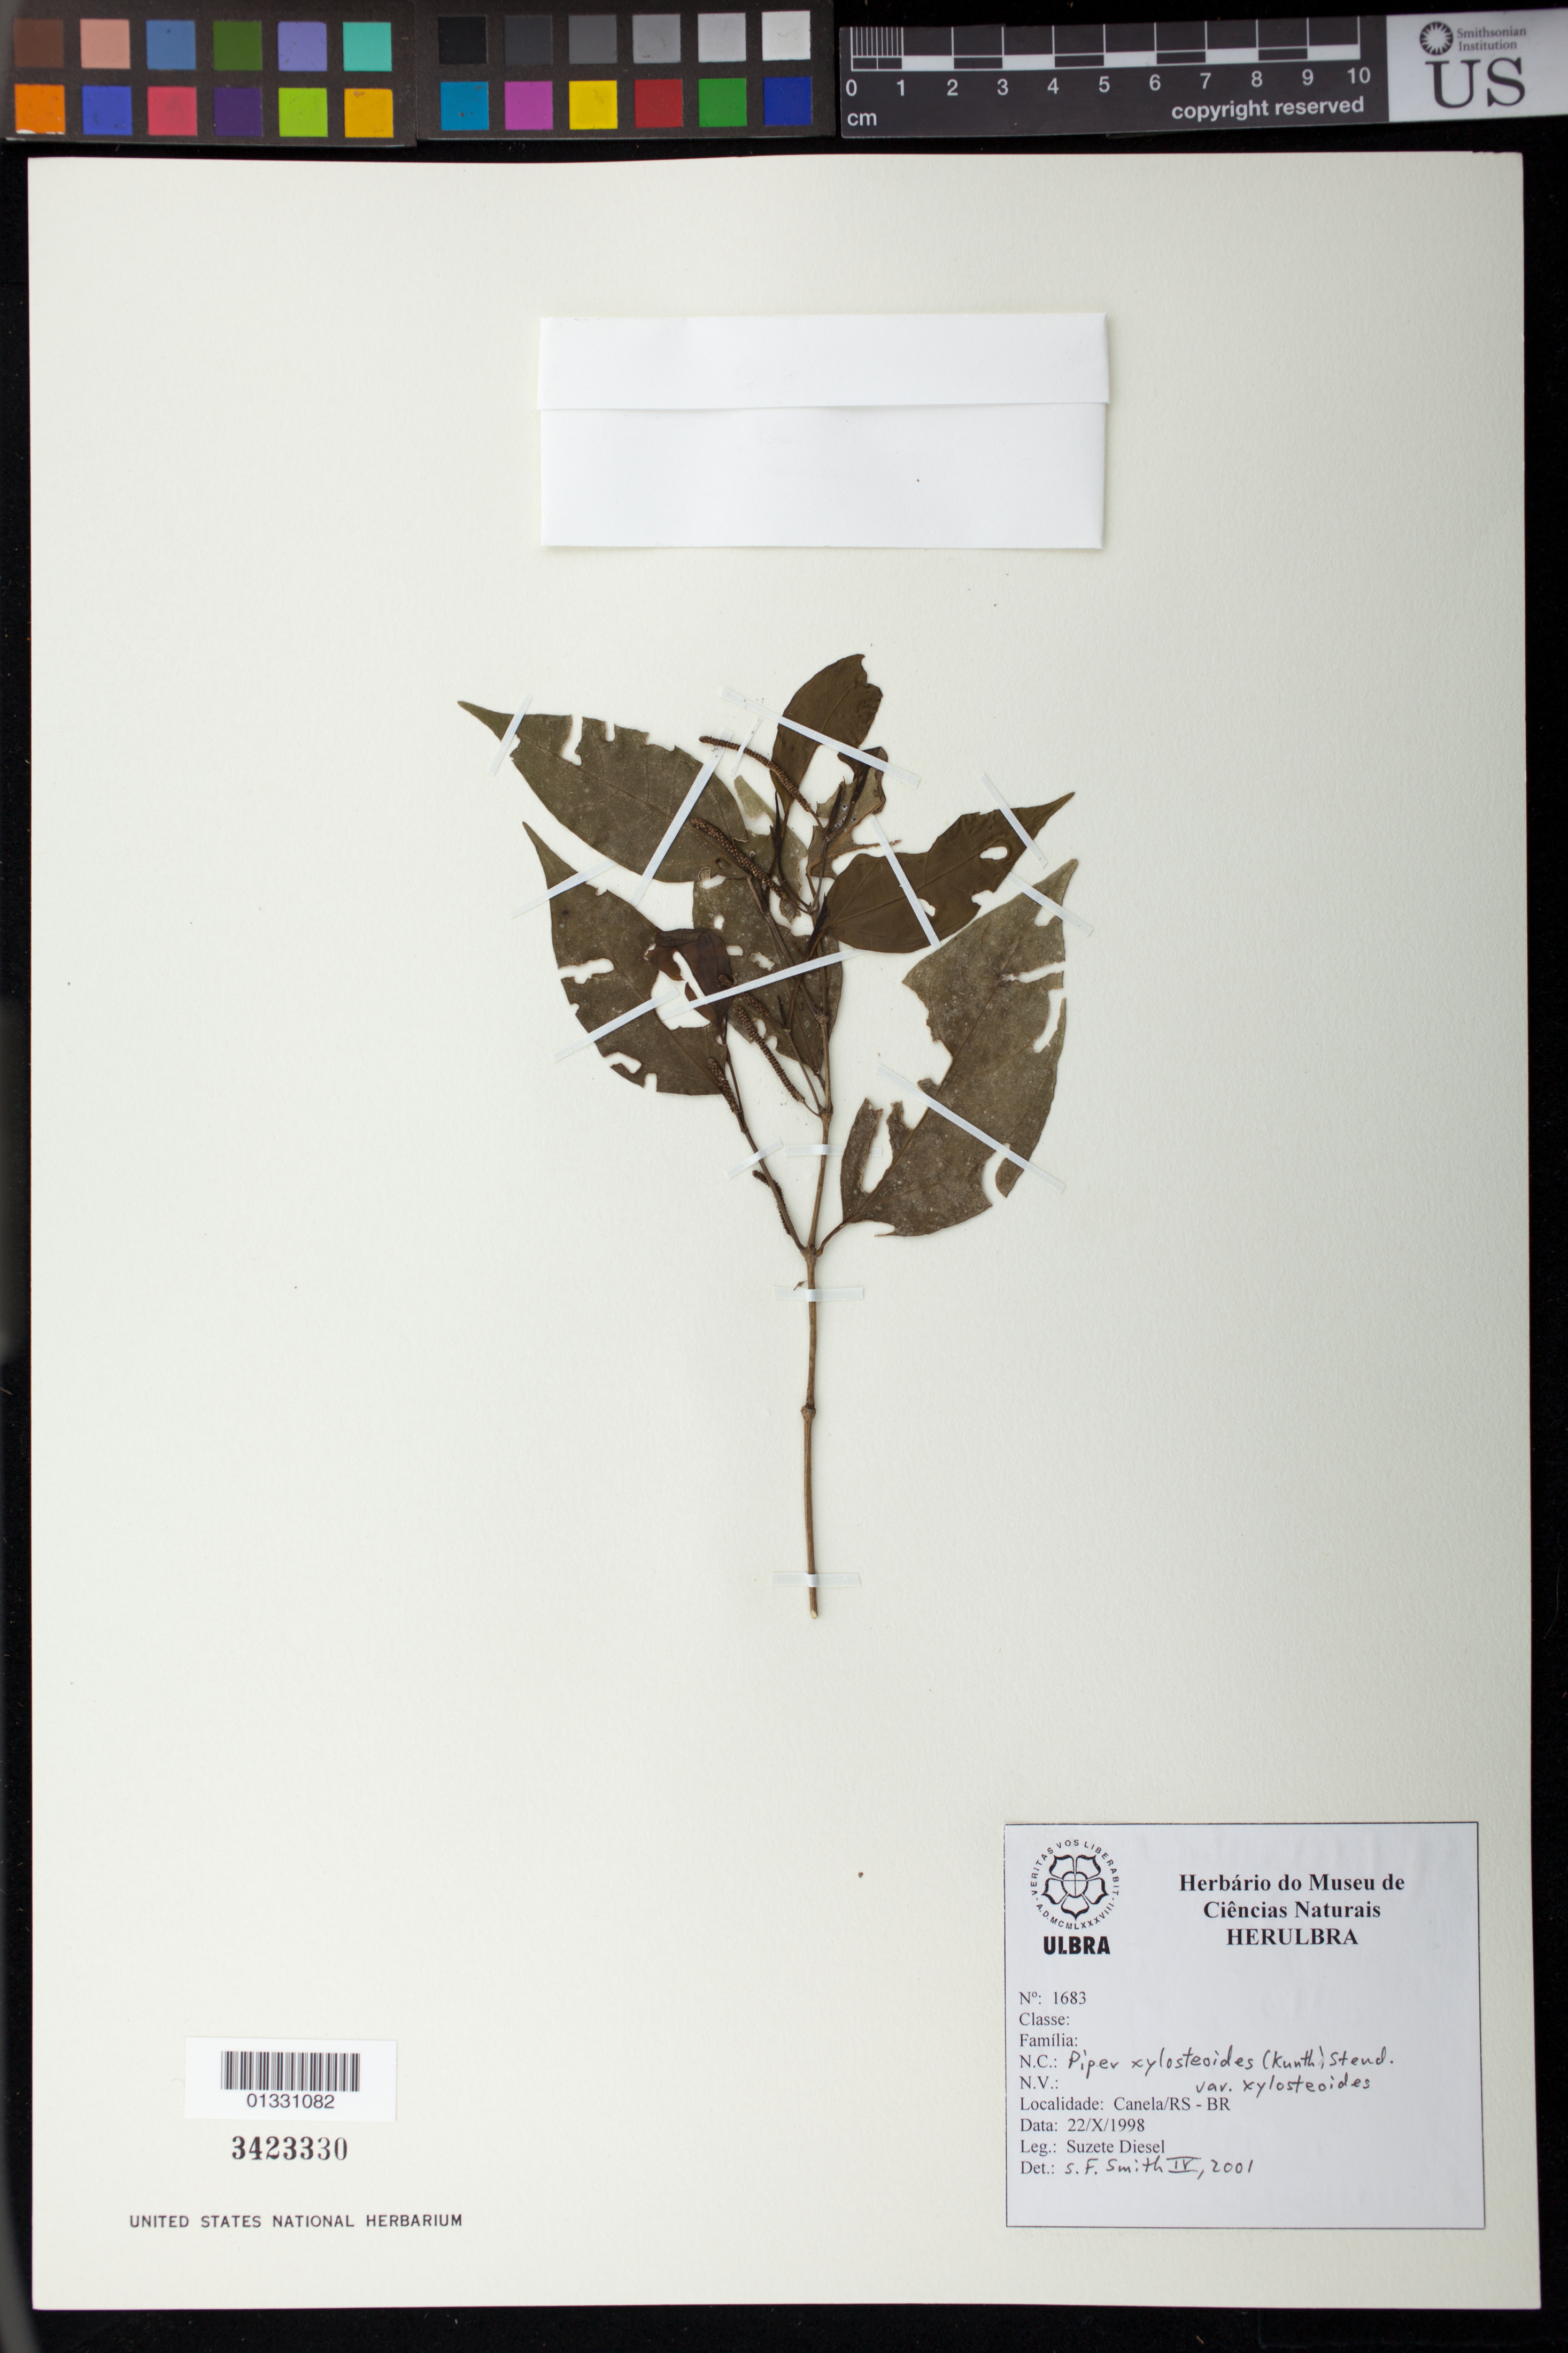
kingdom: Plantae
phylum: Tracheophyta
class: Magnoliopsida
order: Piperales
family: Piperaceae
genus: Piper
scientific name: Piper xylosteoides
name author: (Kunth) Steud.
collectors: S. Diesel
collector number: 1683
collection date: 1998-10-22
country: Brazil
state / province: Rio Grande do Sul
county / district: Canela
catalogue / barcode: US 3423330